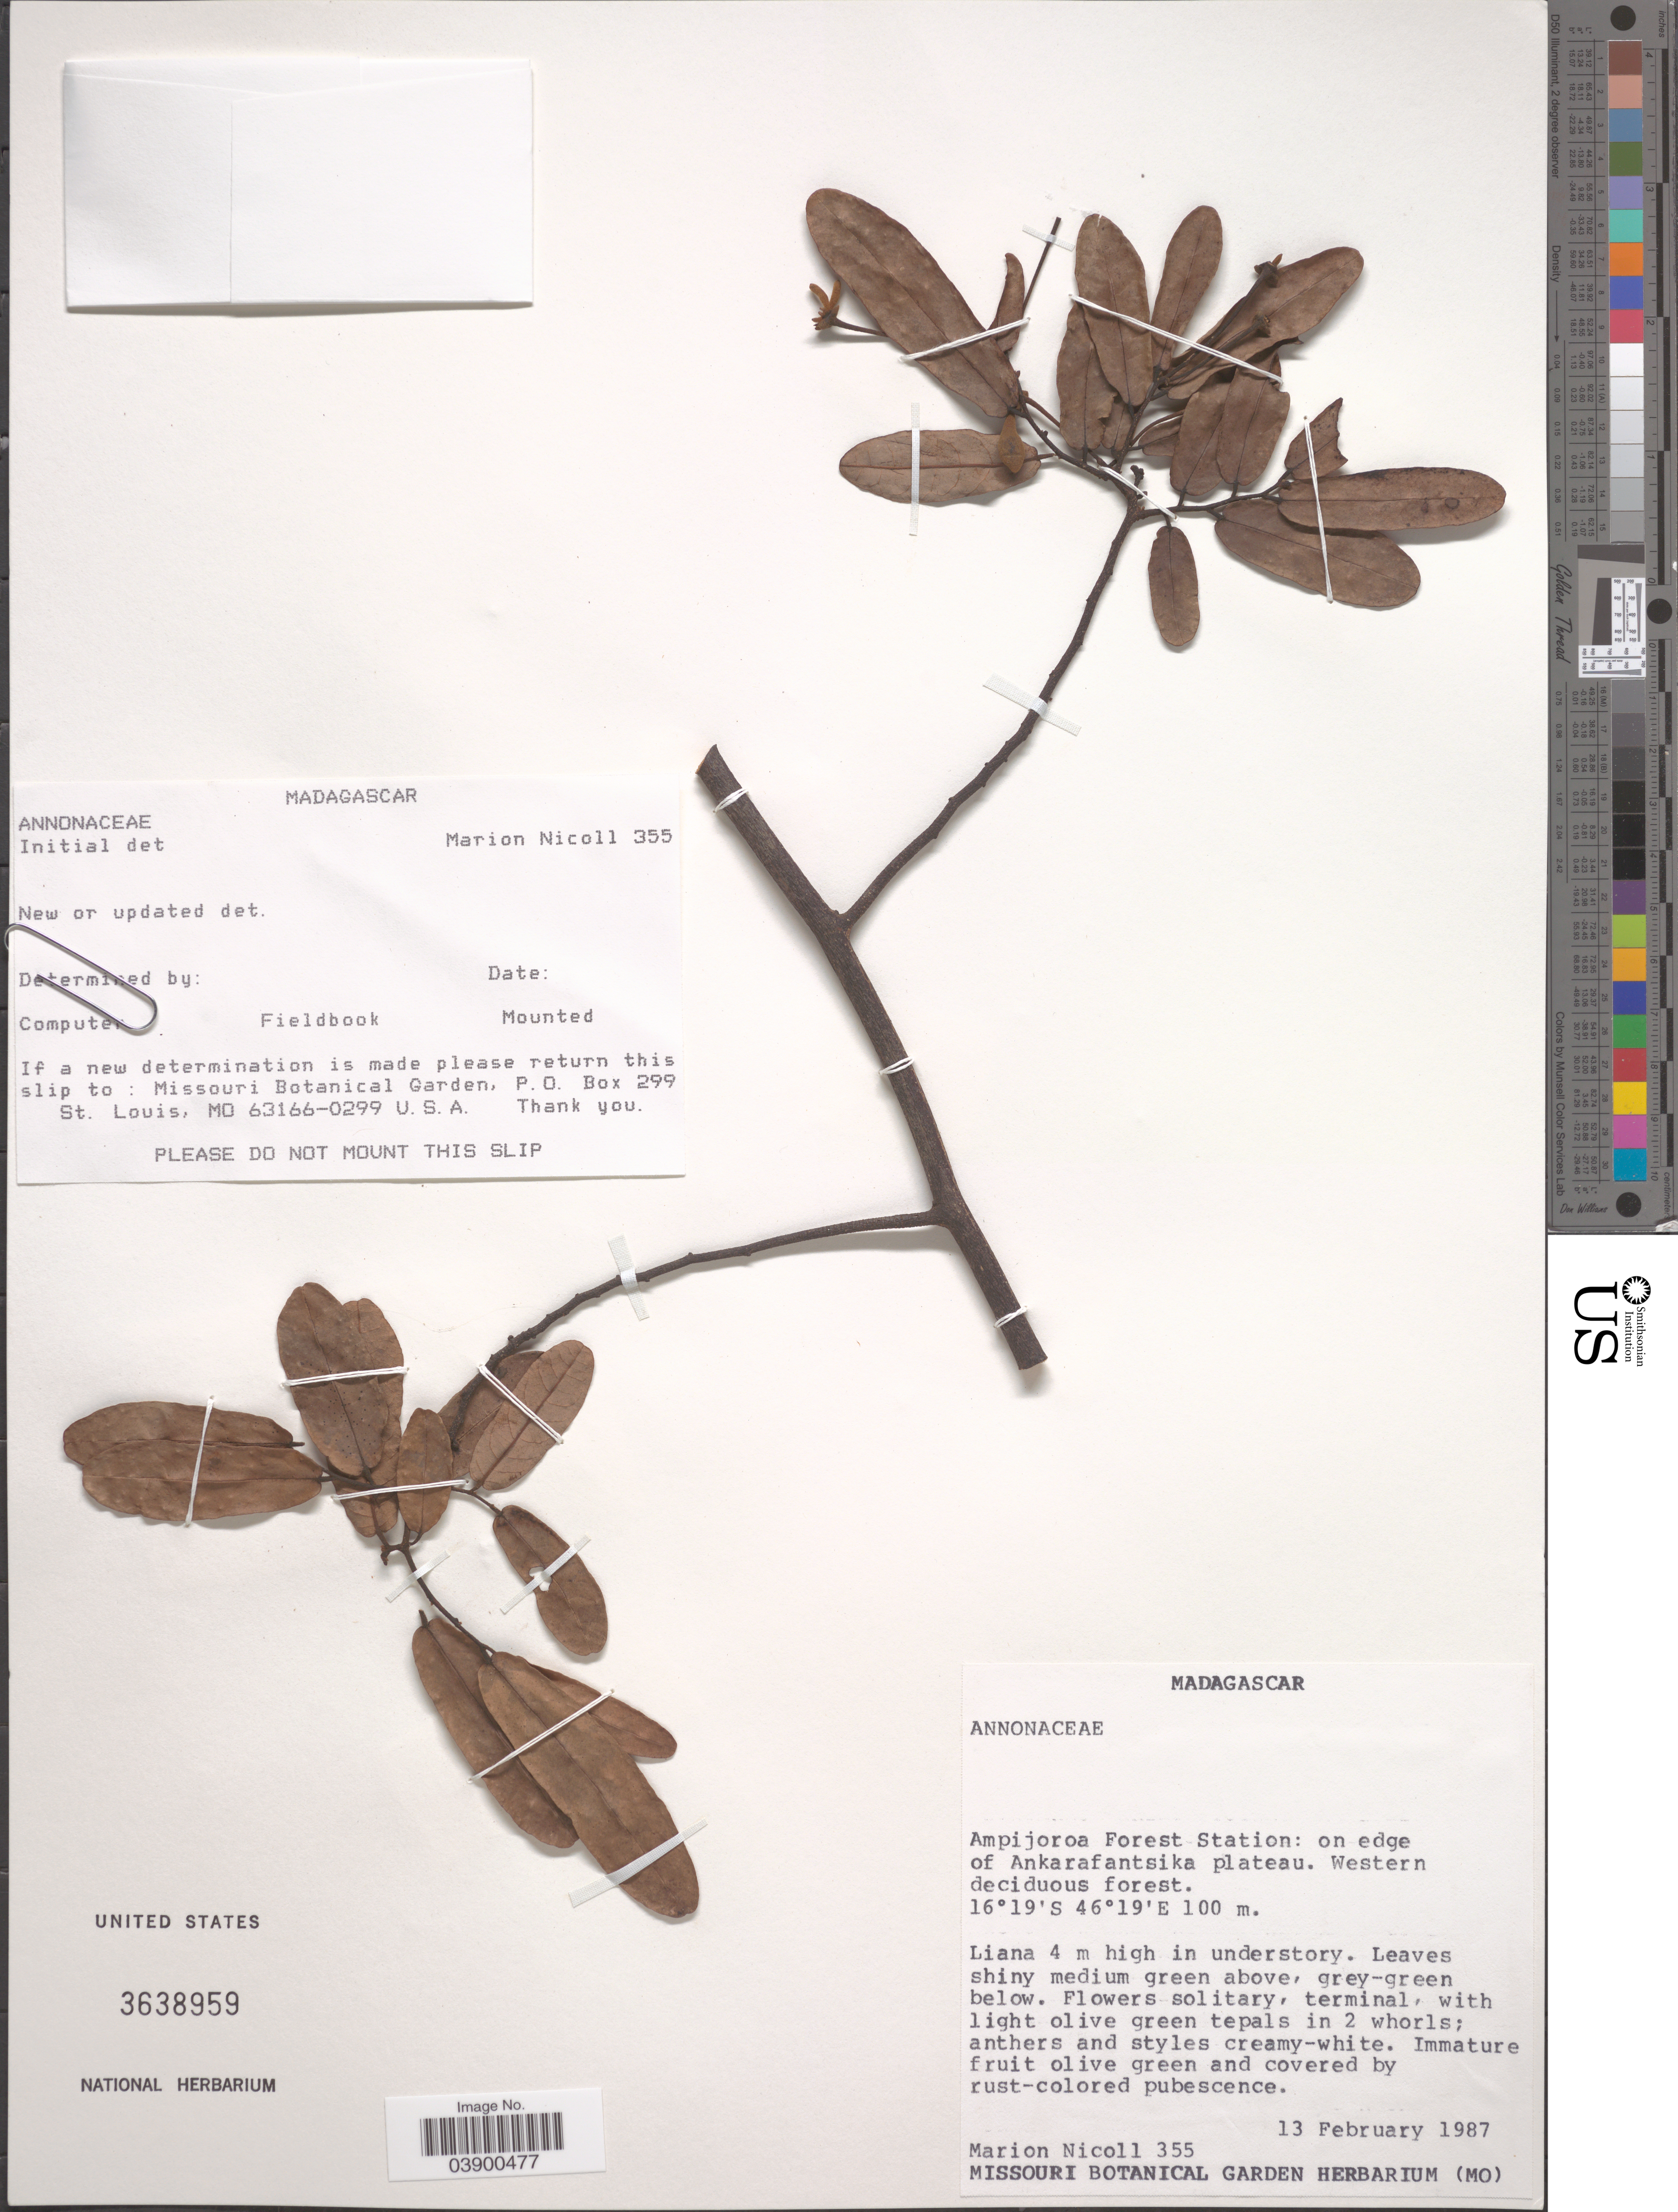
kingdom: Plantae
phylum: Tracheophyta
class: Magnoliopsida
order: Magnoliales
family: Annonaceae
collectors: M. F. Nicoll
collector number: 355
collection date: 1987-02-13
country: Madagascar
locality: Ampijoroa Forest Station: on edge of Ankarafantsika plateau.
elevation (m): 100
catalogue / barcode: US 3638959